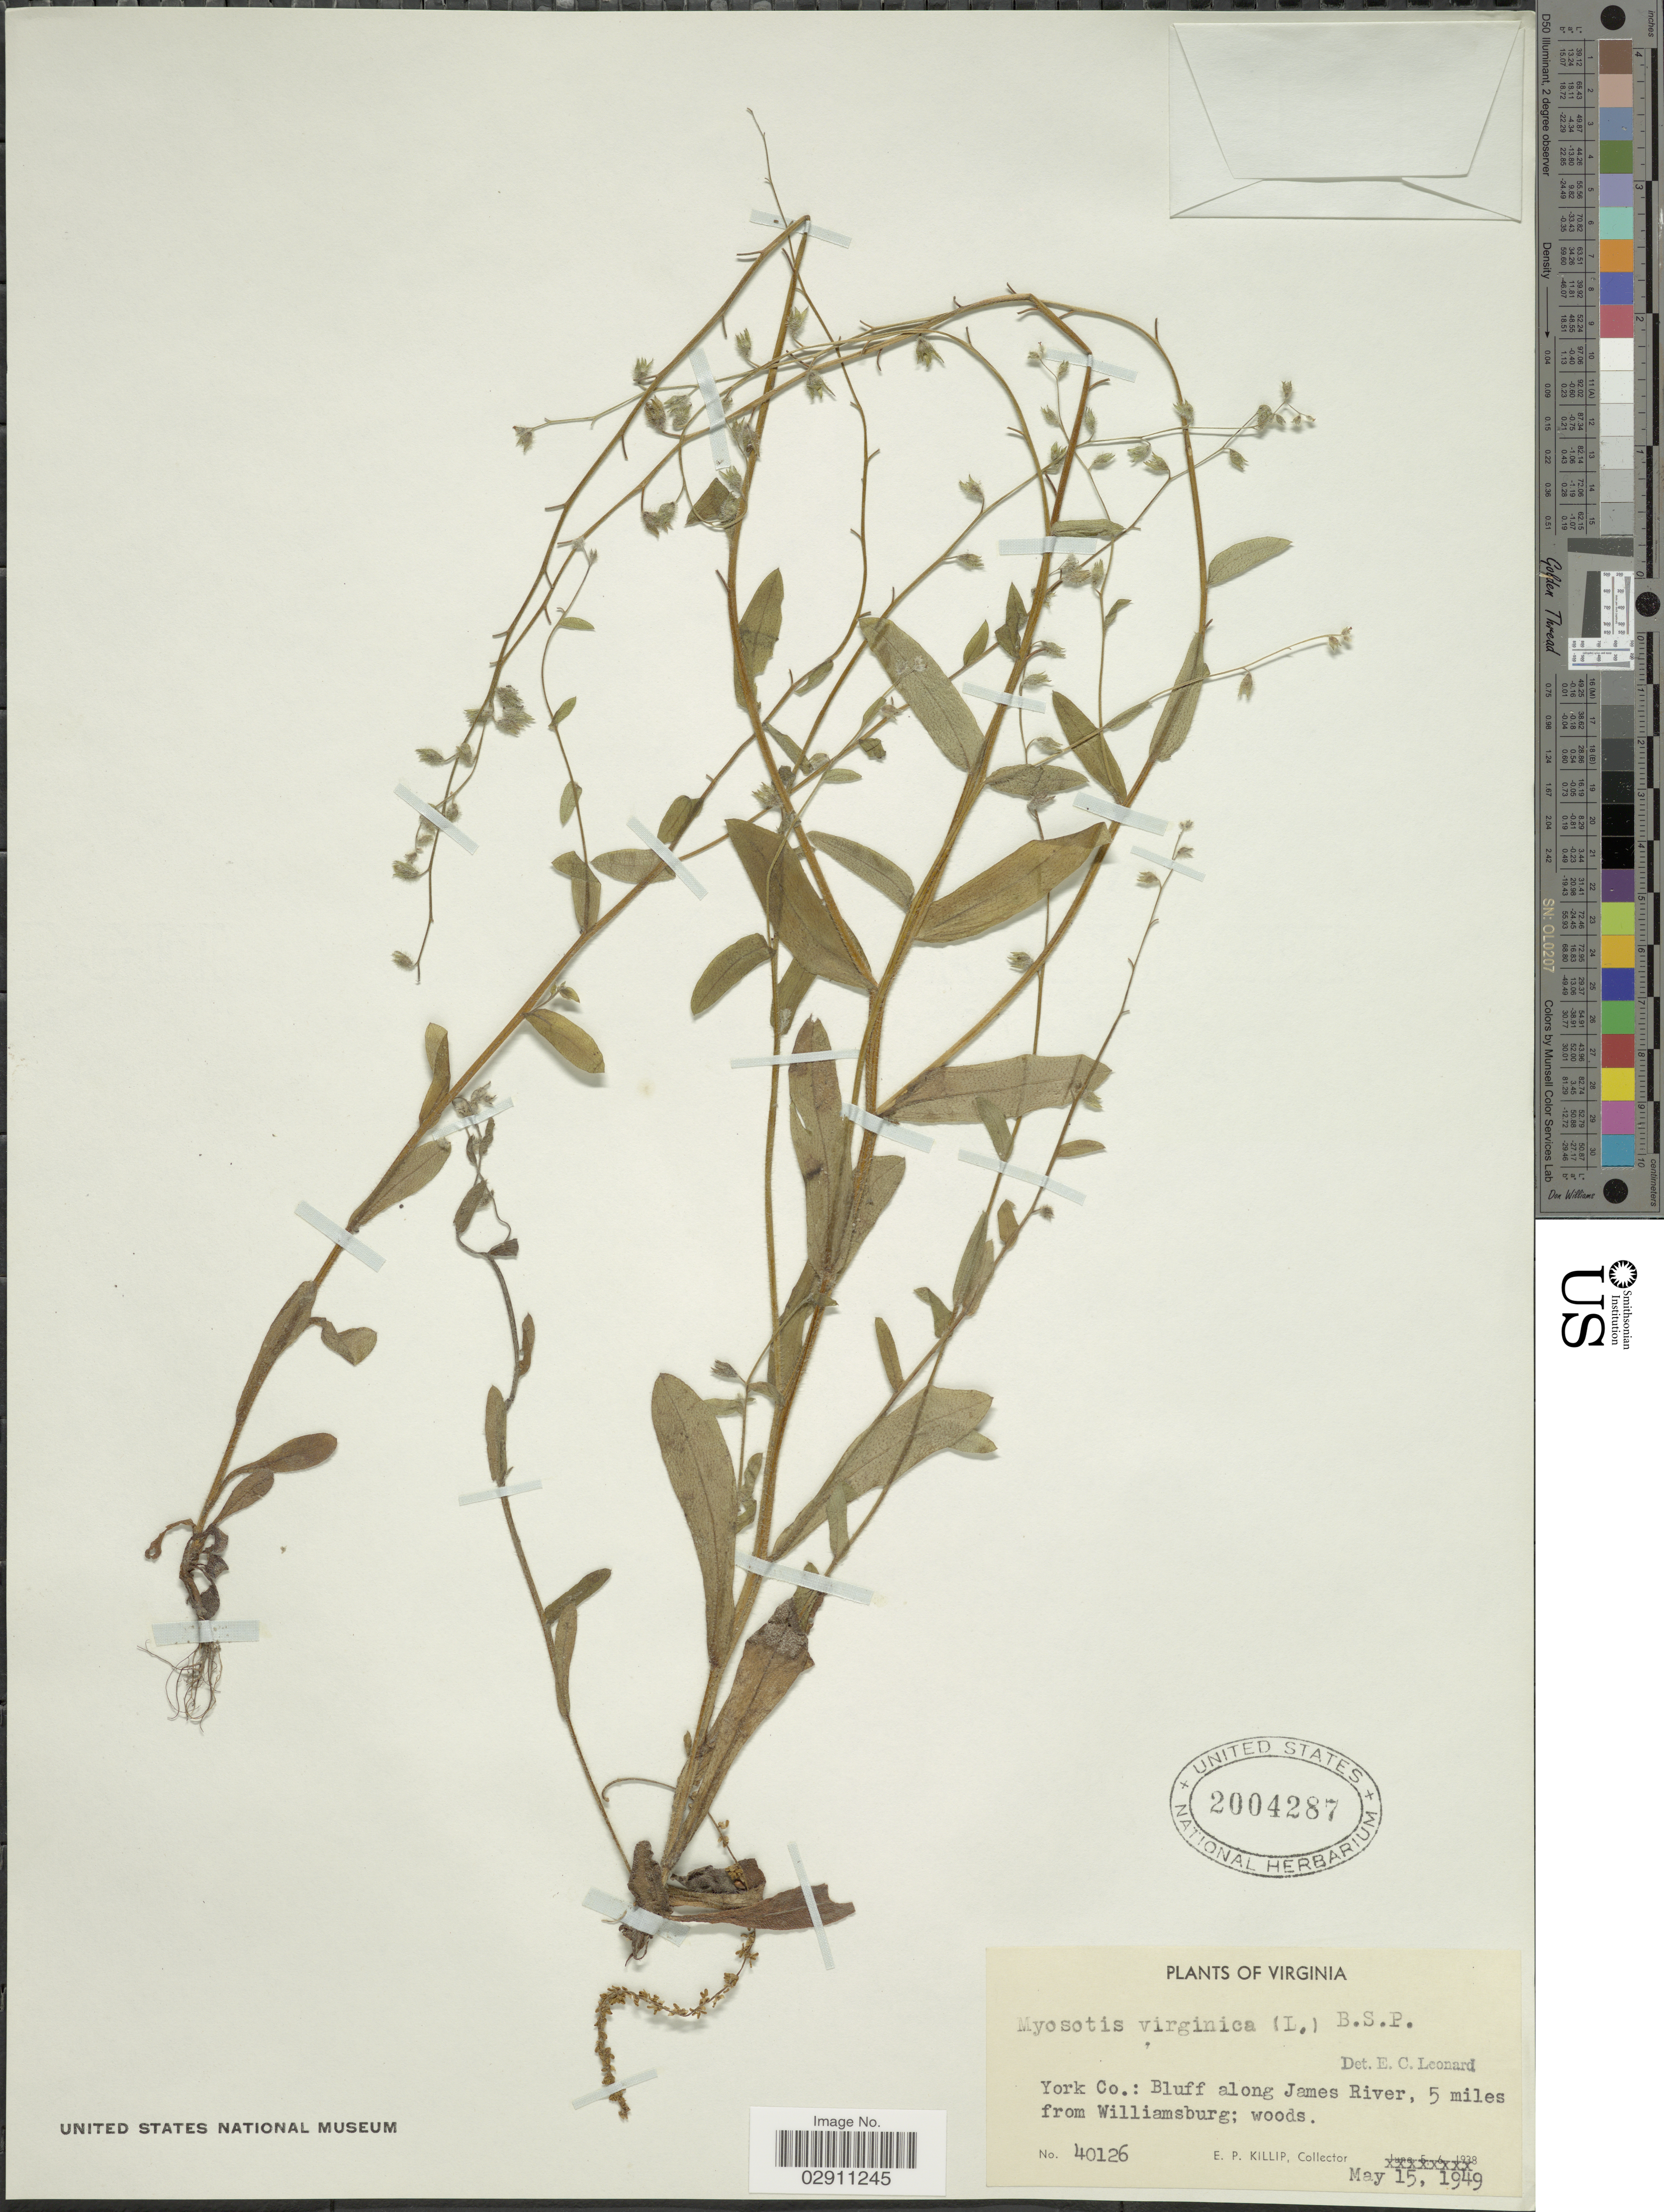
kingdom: Plantae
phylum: Tracheophyta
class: Magnoliopsida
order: Boraginales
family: Boraginaceae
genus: Myosotis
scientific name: Myosotis macrosperma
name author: Engelm.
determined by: Goldman, Doug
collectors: E. P. Killip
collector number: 40126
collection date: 1949-05-15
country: United States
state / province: Virginia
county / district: York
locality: York Co., Bluff along James River, 5 miles from Williamsburg.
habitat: woods.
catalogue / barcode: US 2004287